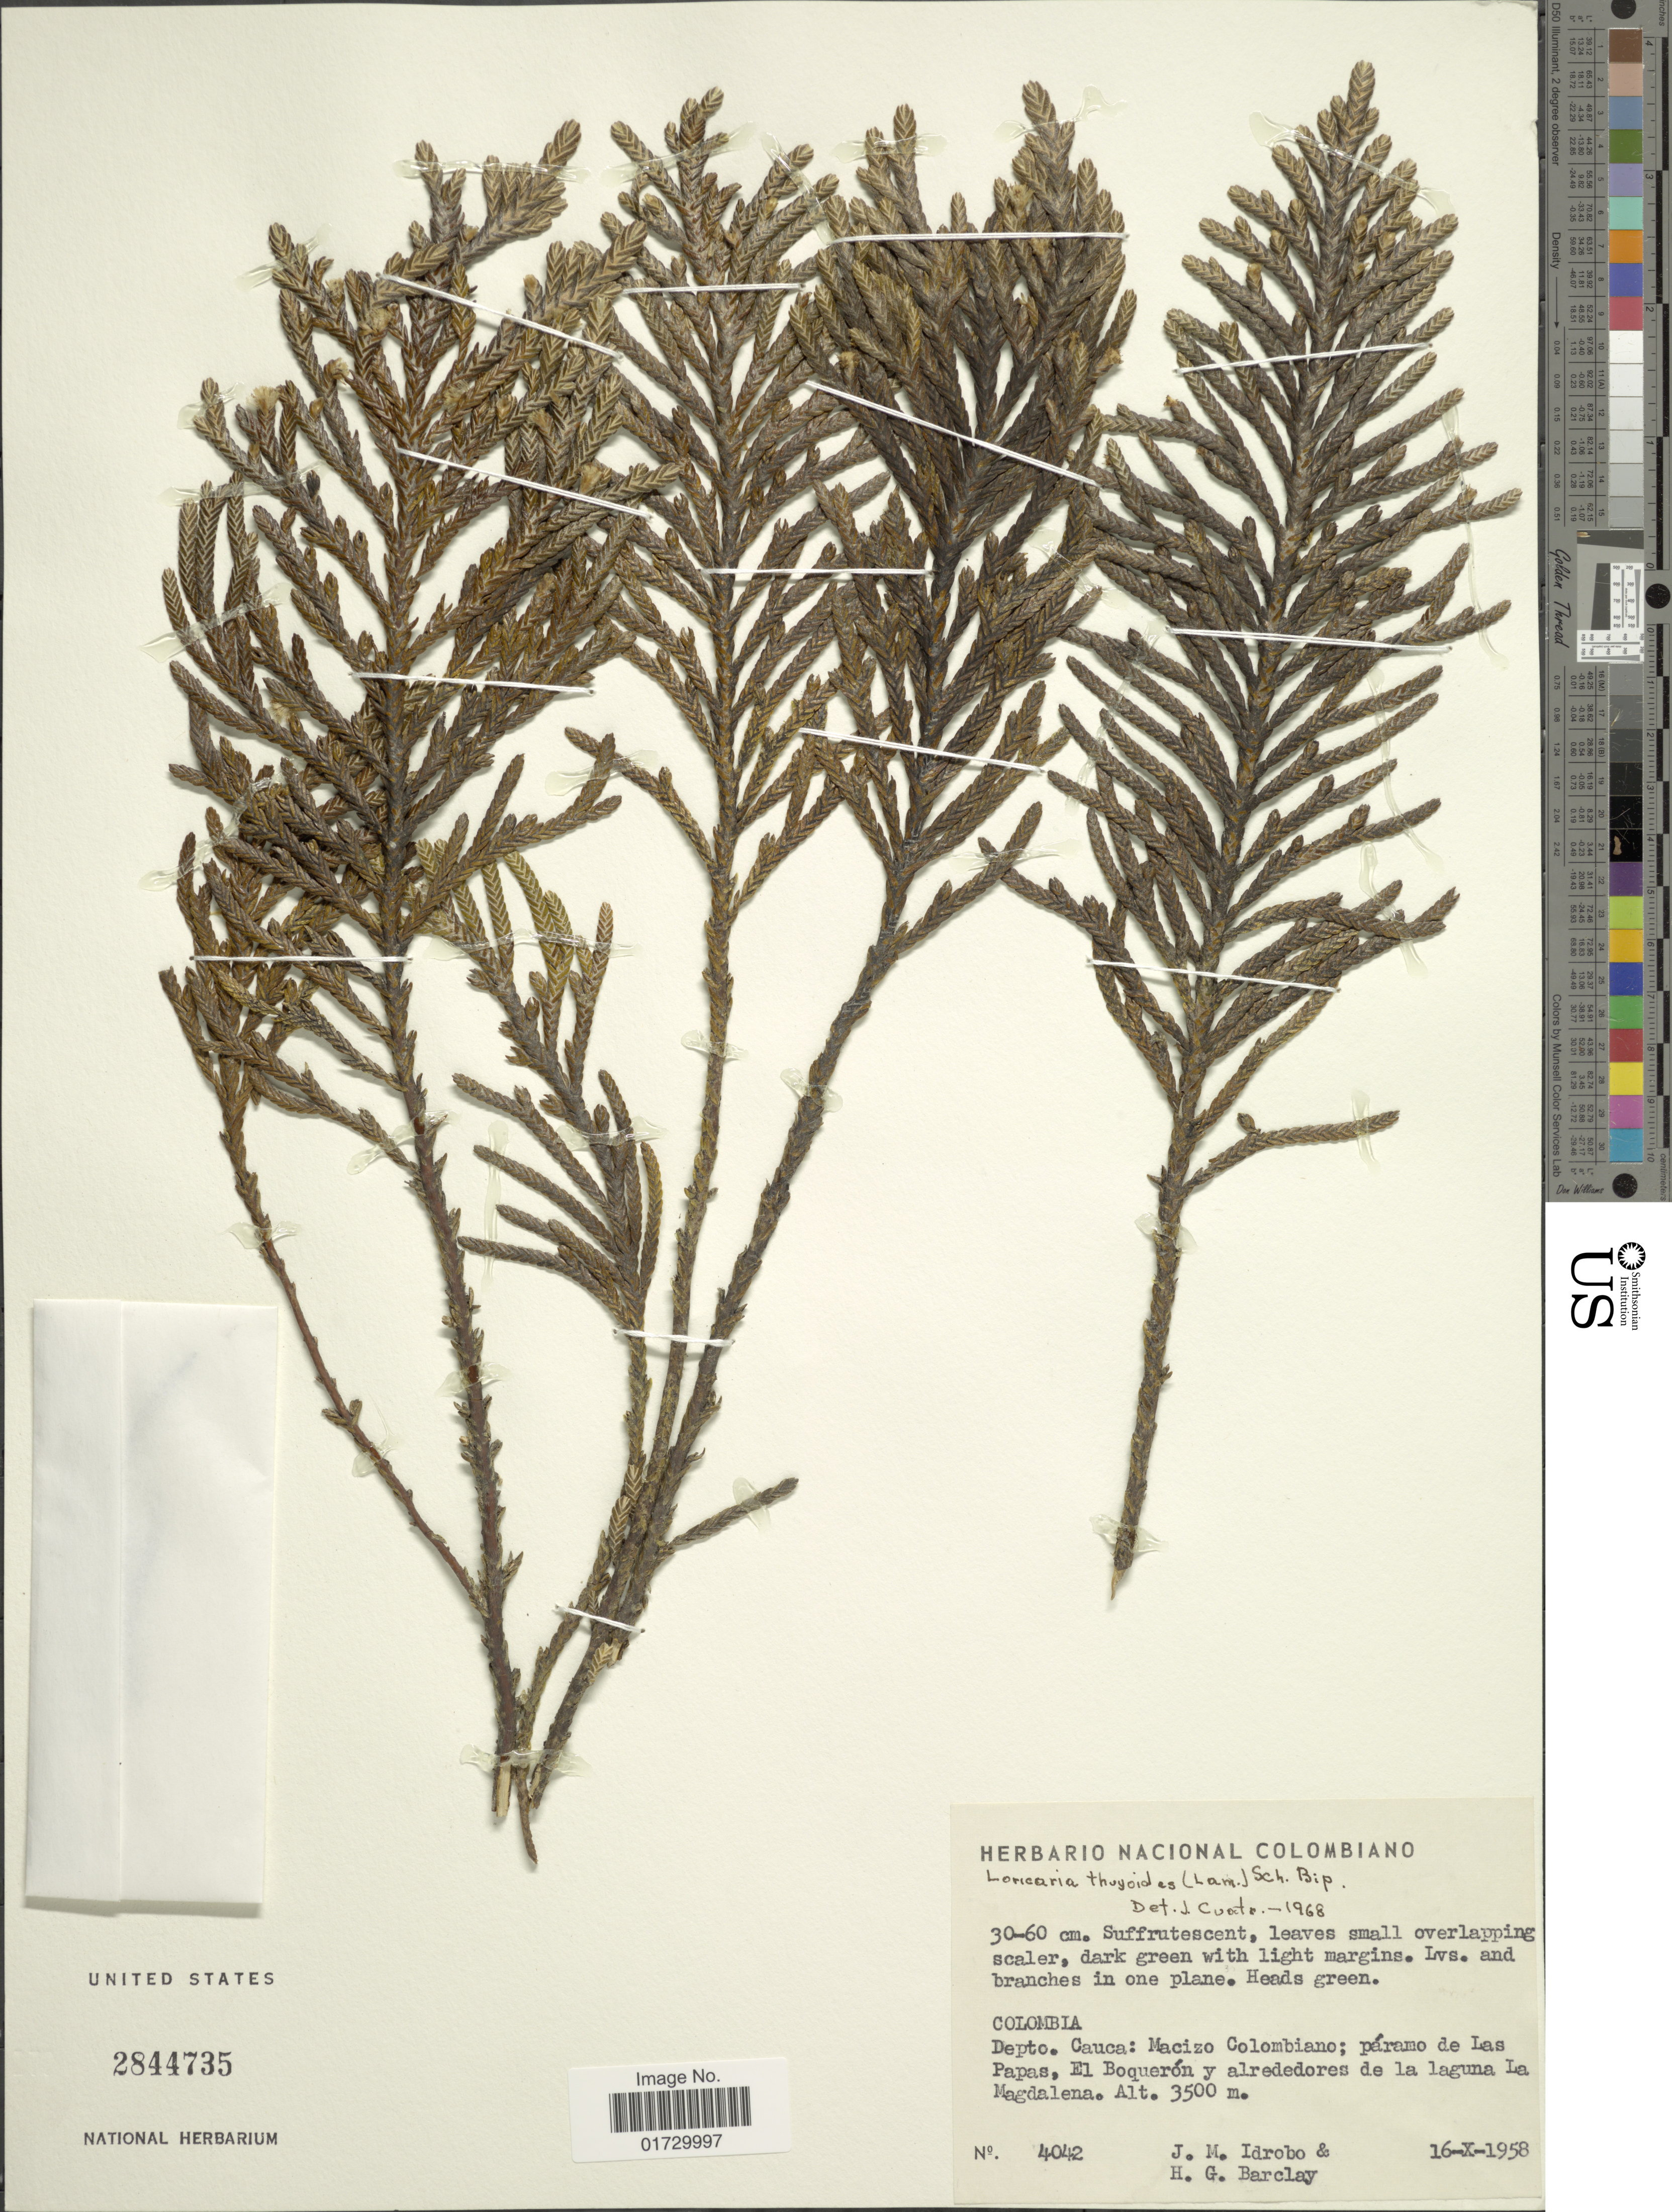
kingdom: Plantae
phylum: Tracheophyta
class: Magnoliopsida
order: Asterales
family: Asteraceae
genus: Loricaria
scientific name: Loricaria thuyoides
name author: (Lam.) Sch. Bip.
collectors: J. M. Idrobo & H. G. Barclay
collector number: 4042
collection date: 1958-10-16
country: Colombia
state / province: Cauca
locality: Macizo Colombiano; paramo de Las Papas. El Boqueron y alrededores de la laguna La Magdalena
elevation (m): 3500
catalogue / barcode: US 2844735